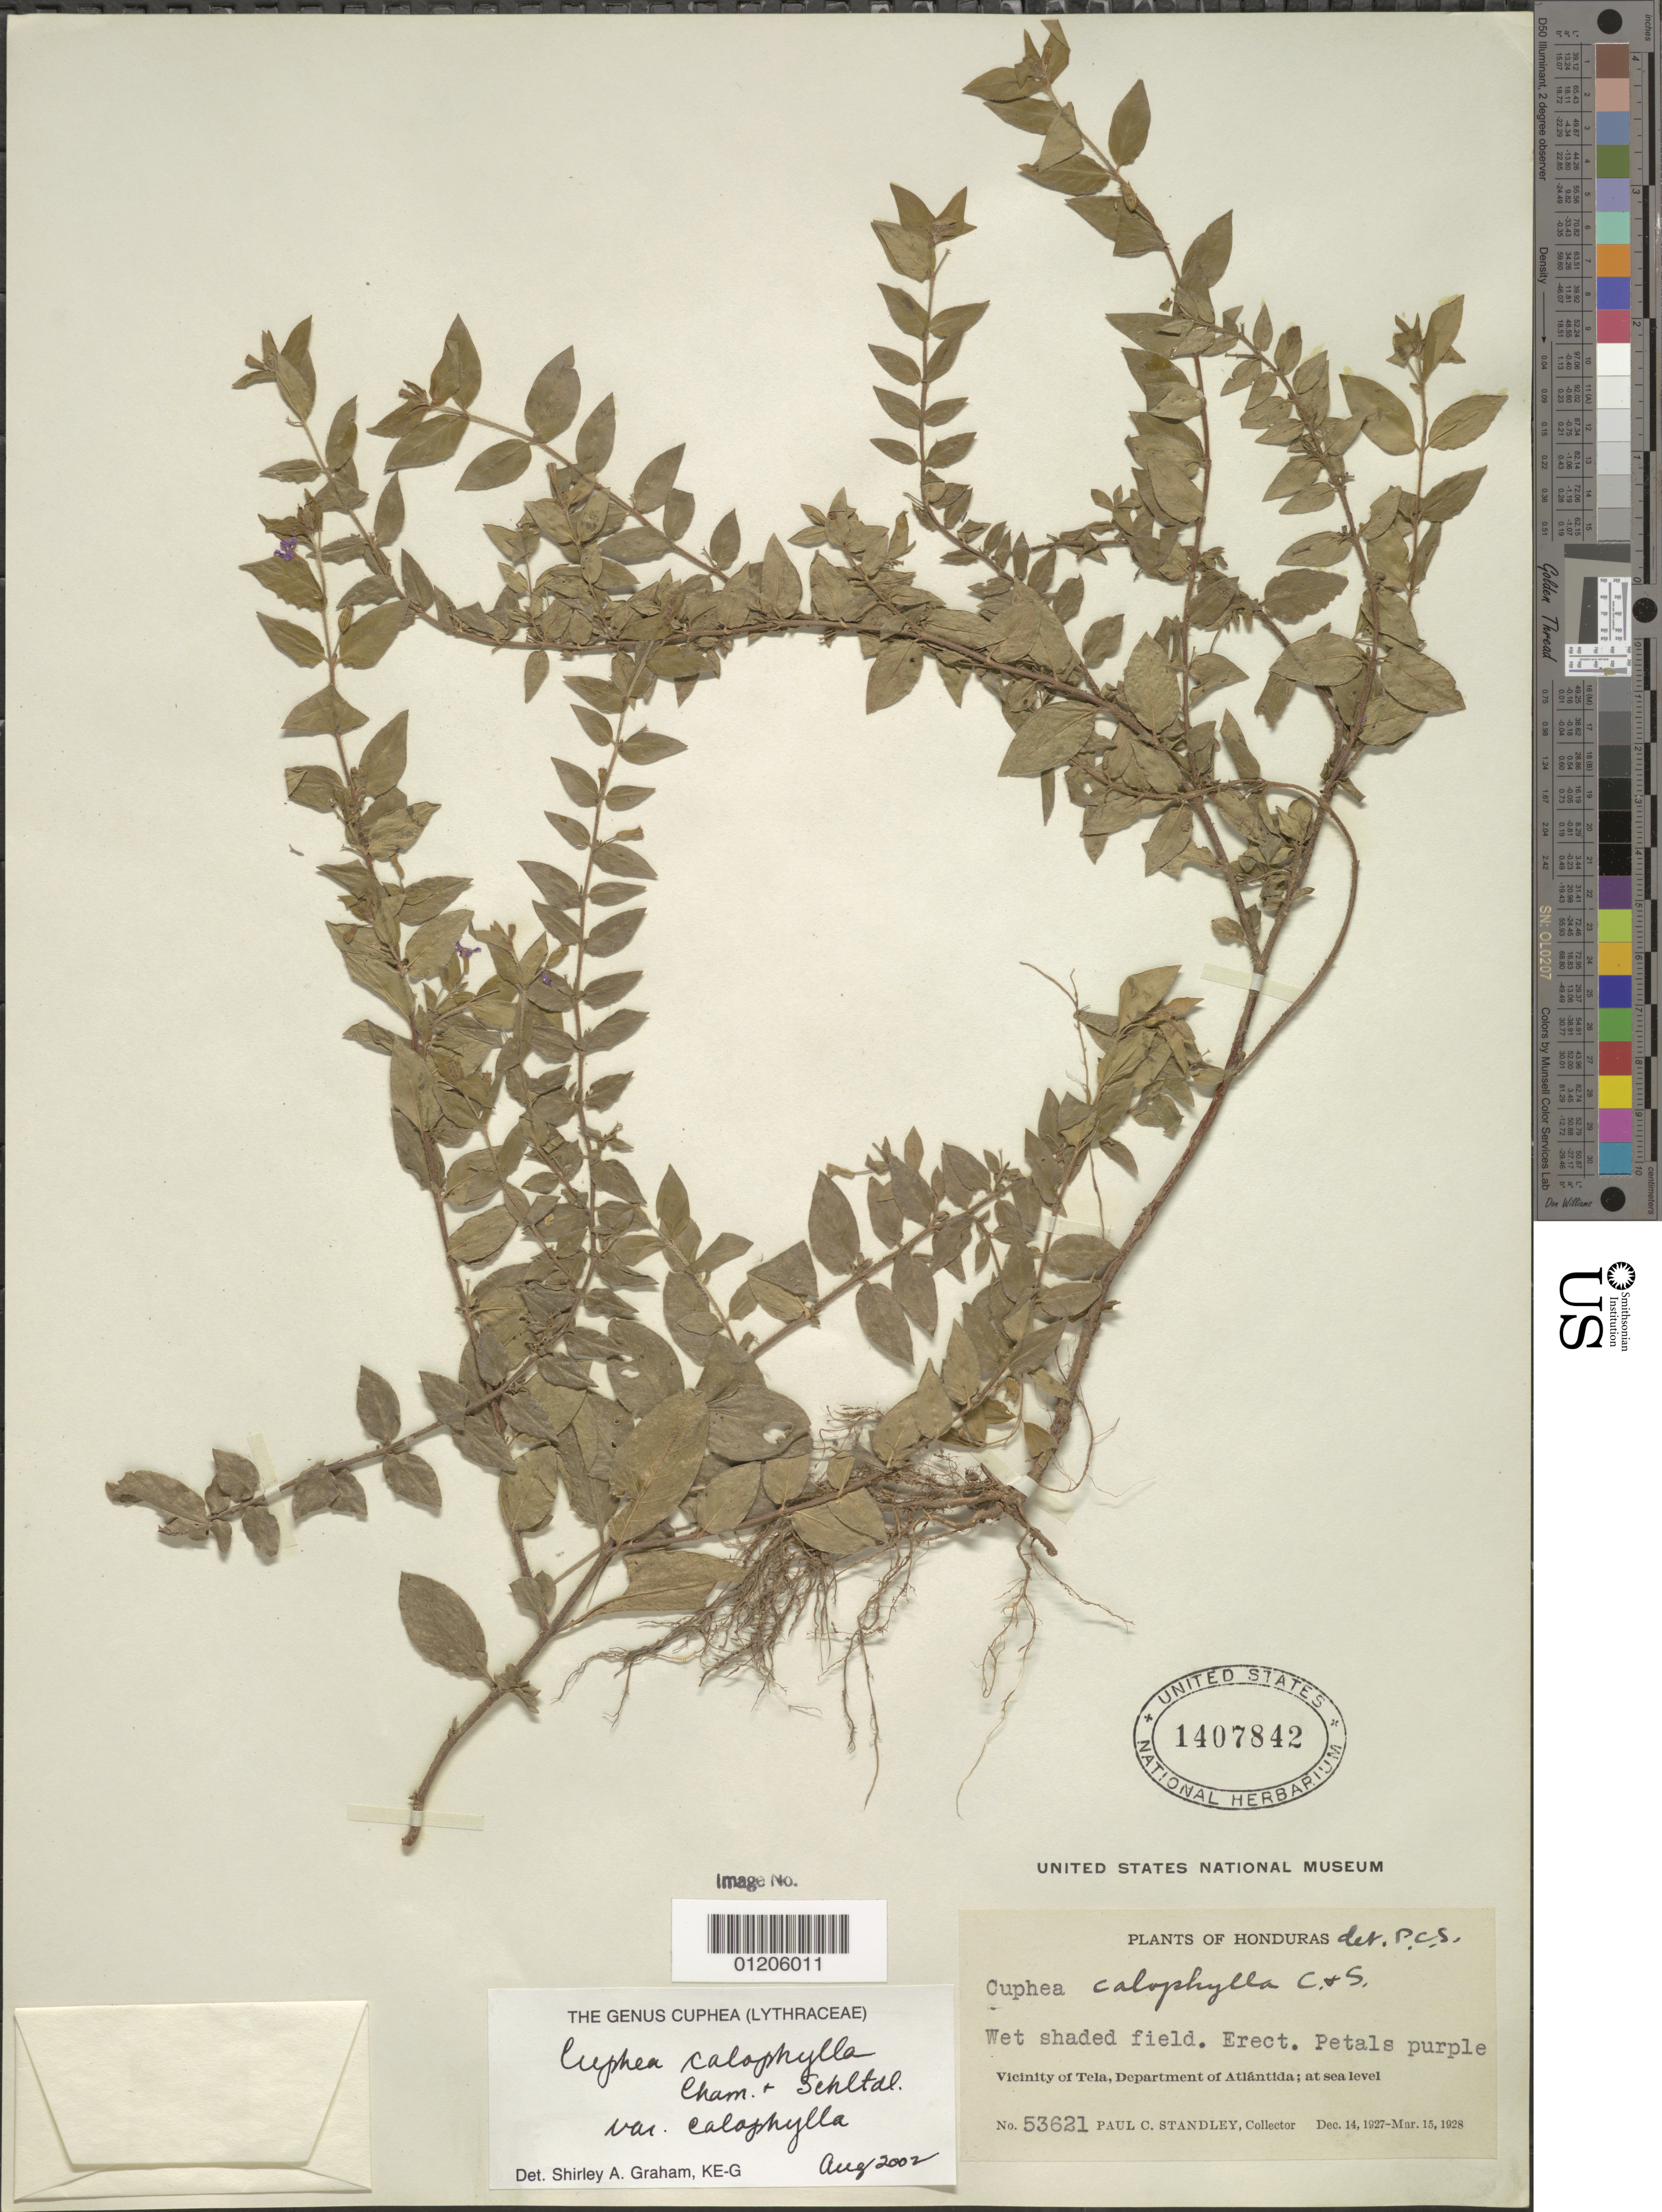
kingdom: Plantae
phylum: Tracheophyta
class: Magnoliopsida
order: Myrtales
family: Lythraceae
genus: Cuphea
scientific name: Cuphea calophylla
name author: Cham. & Schltdl.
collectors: P. C. Standley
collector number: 53621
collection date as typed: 14 Dec 1927 to 15 Mar 1927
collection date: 1927-03-15/1927-12-14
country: Honduras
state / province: Atlántida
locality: Vicinity of Tela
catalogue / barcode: US 1407842